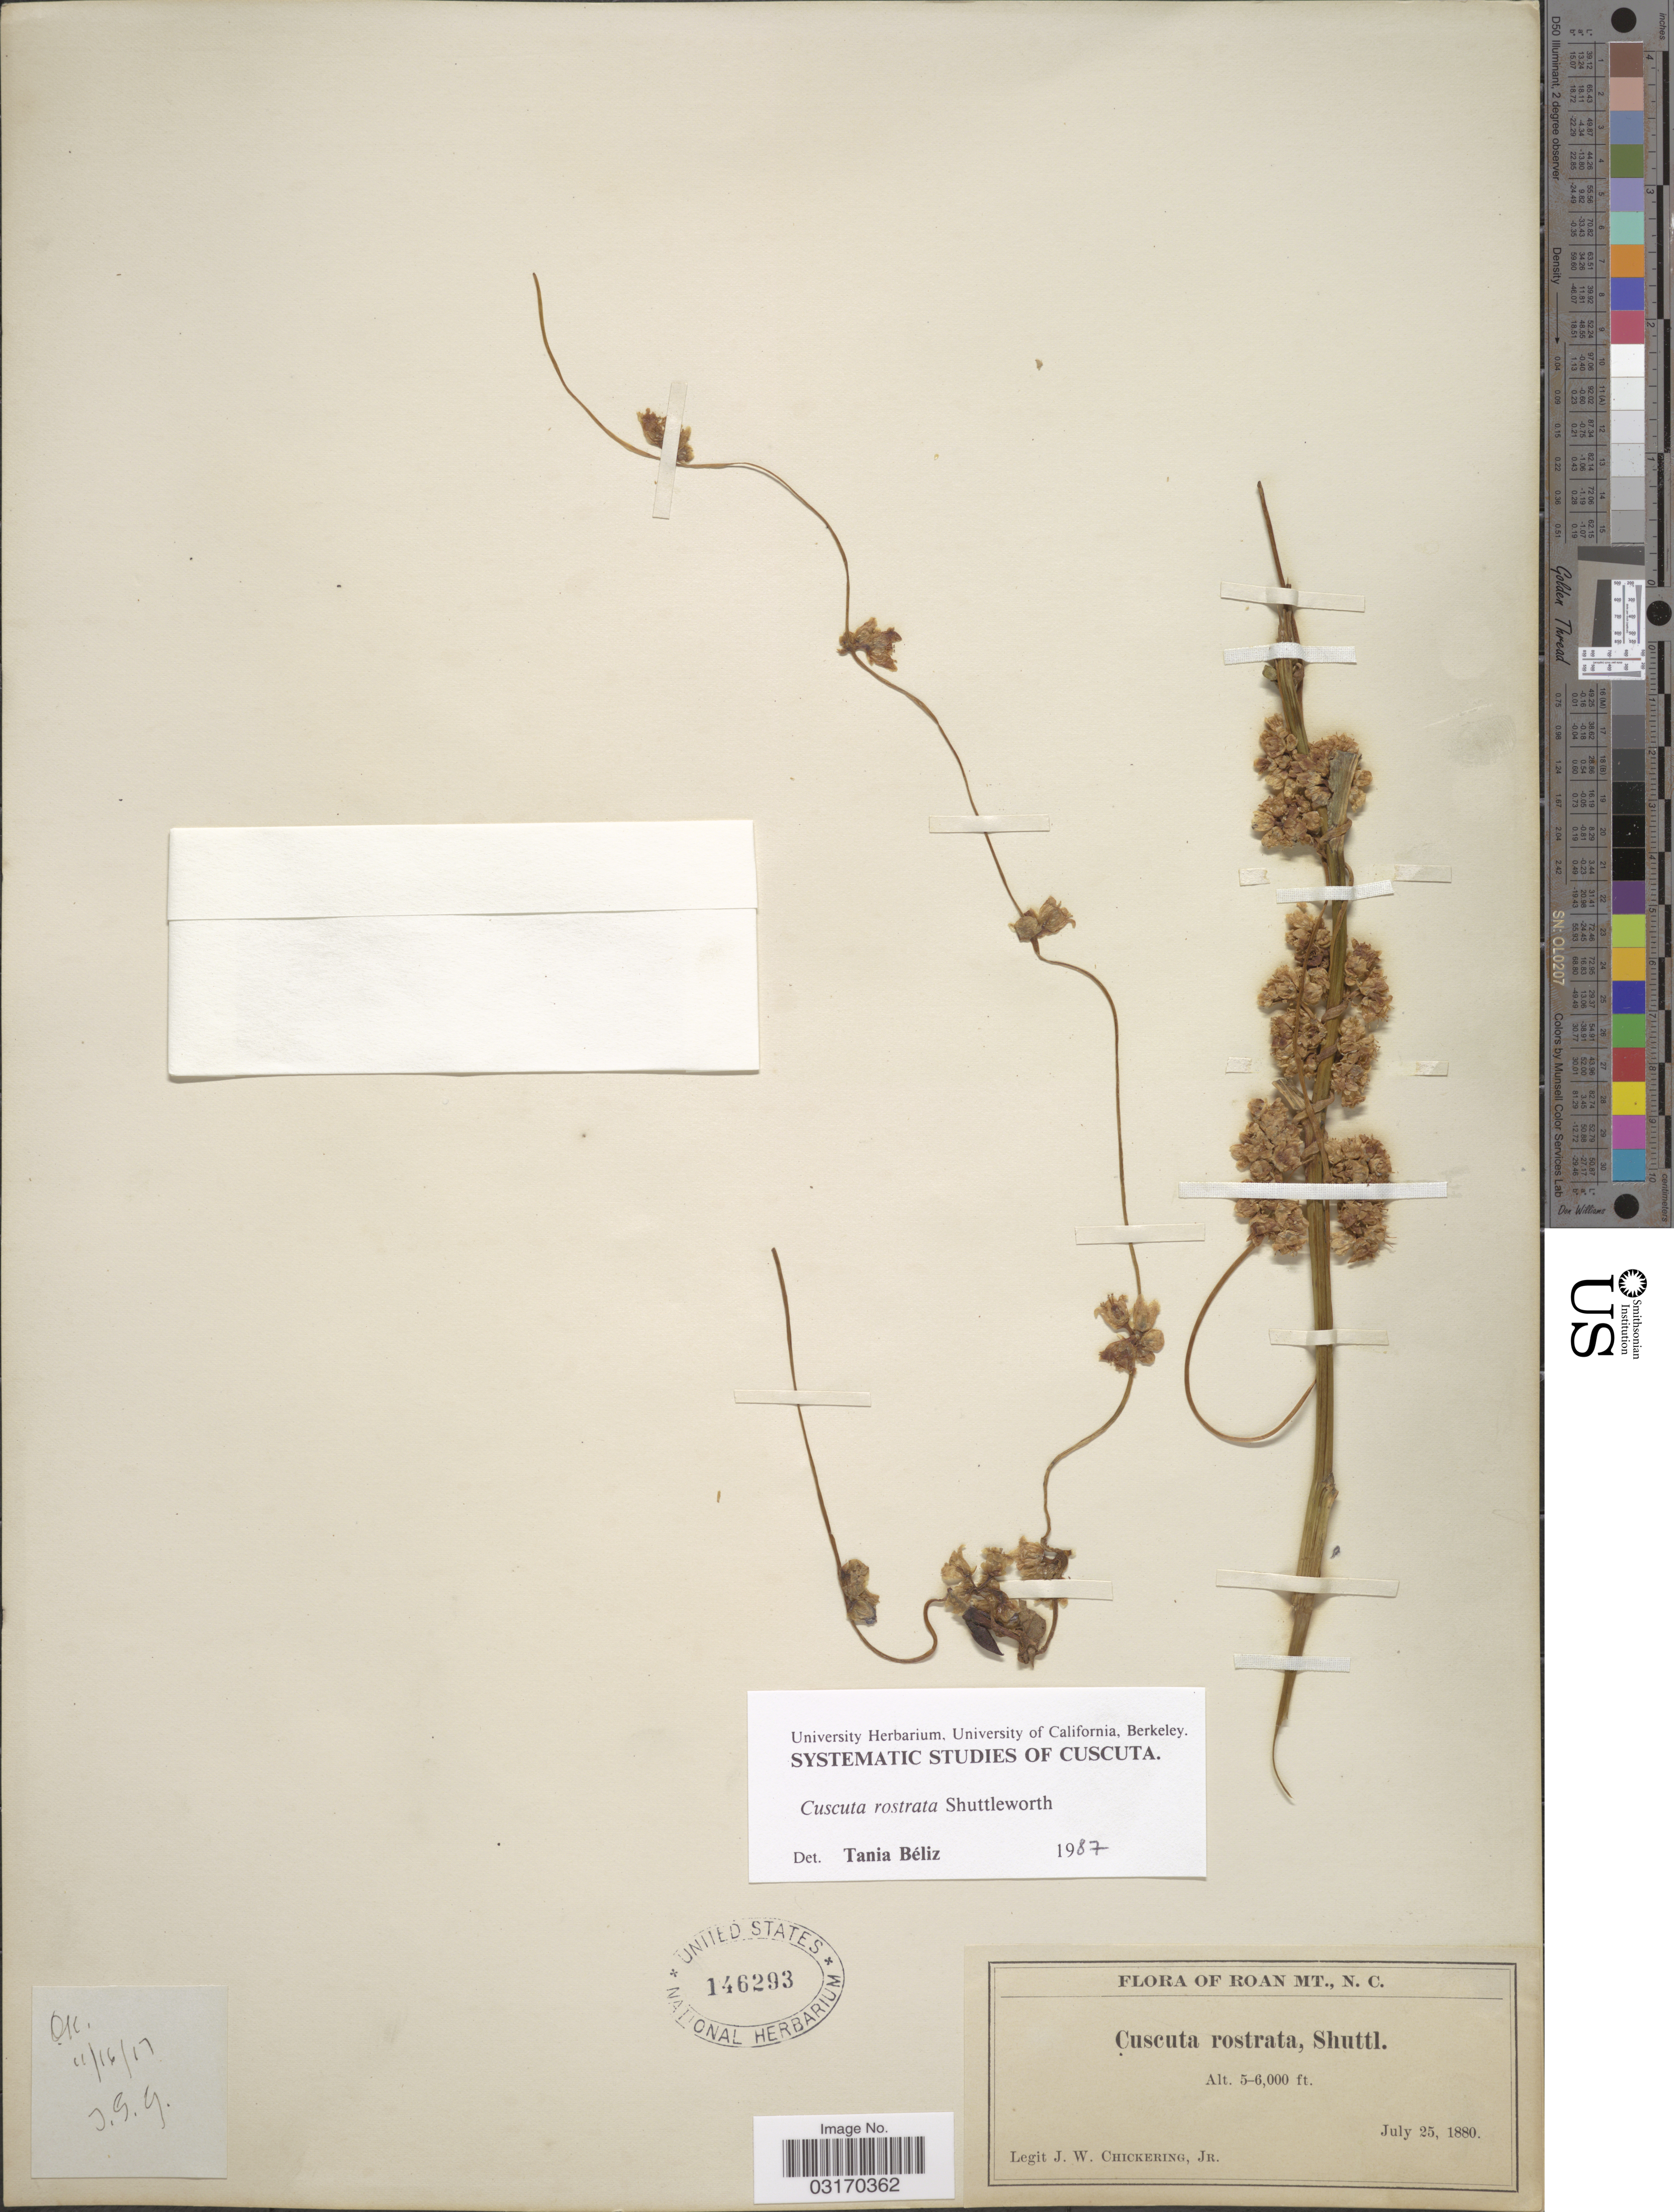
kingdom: Plantae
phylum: Tracheophyta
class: Magnoliopsida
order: Solanales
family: Convolvulaceae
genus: Cuscuta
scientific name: Cuscuta rostrata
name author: Shuttlew. ex Engelm. & A. Gray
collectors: J. W. Chickering Jr.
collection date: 1880-07-25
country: United States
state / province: North Carolina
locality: Roan Mt.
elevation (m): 1524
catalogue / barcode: US 146293